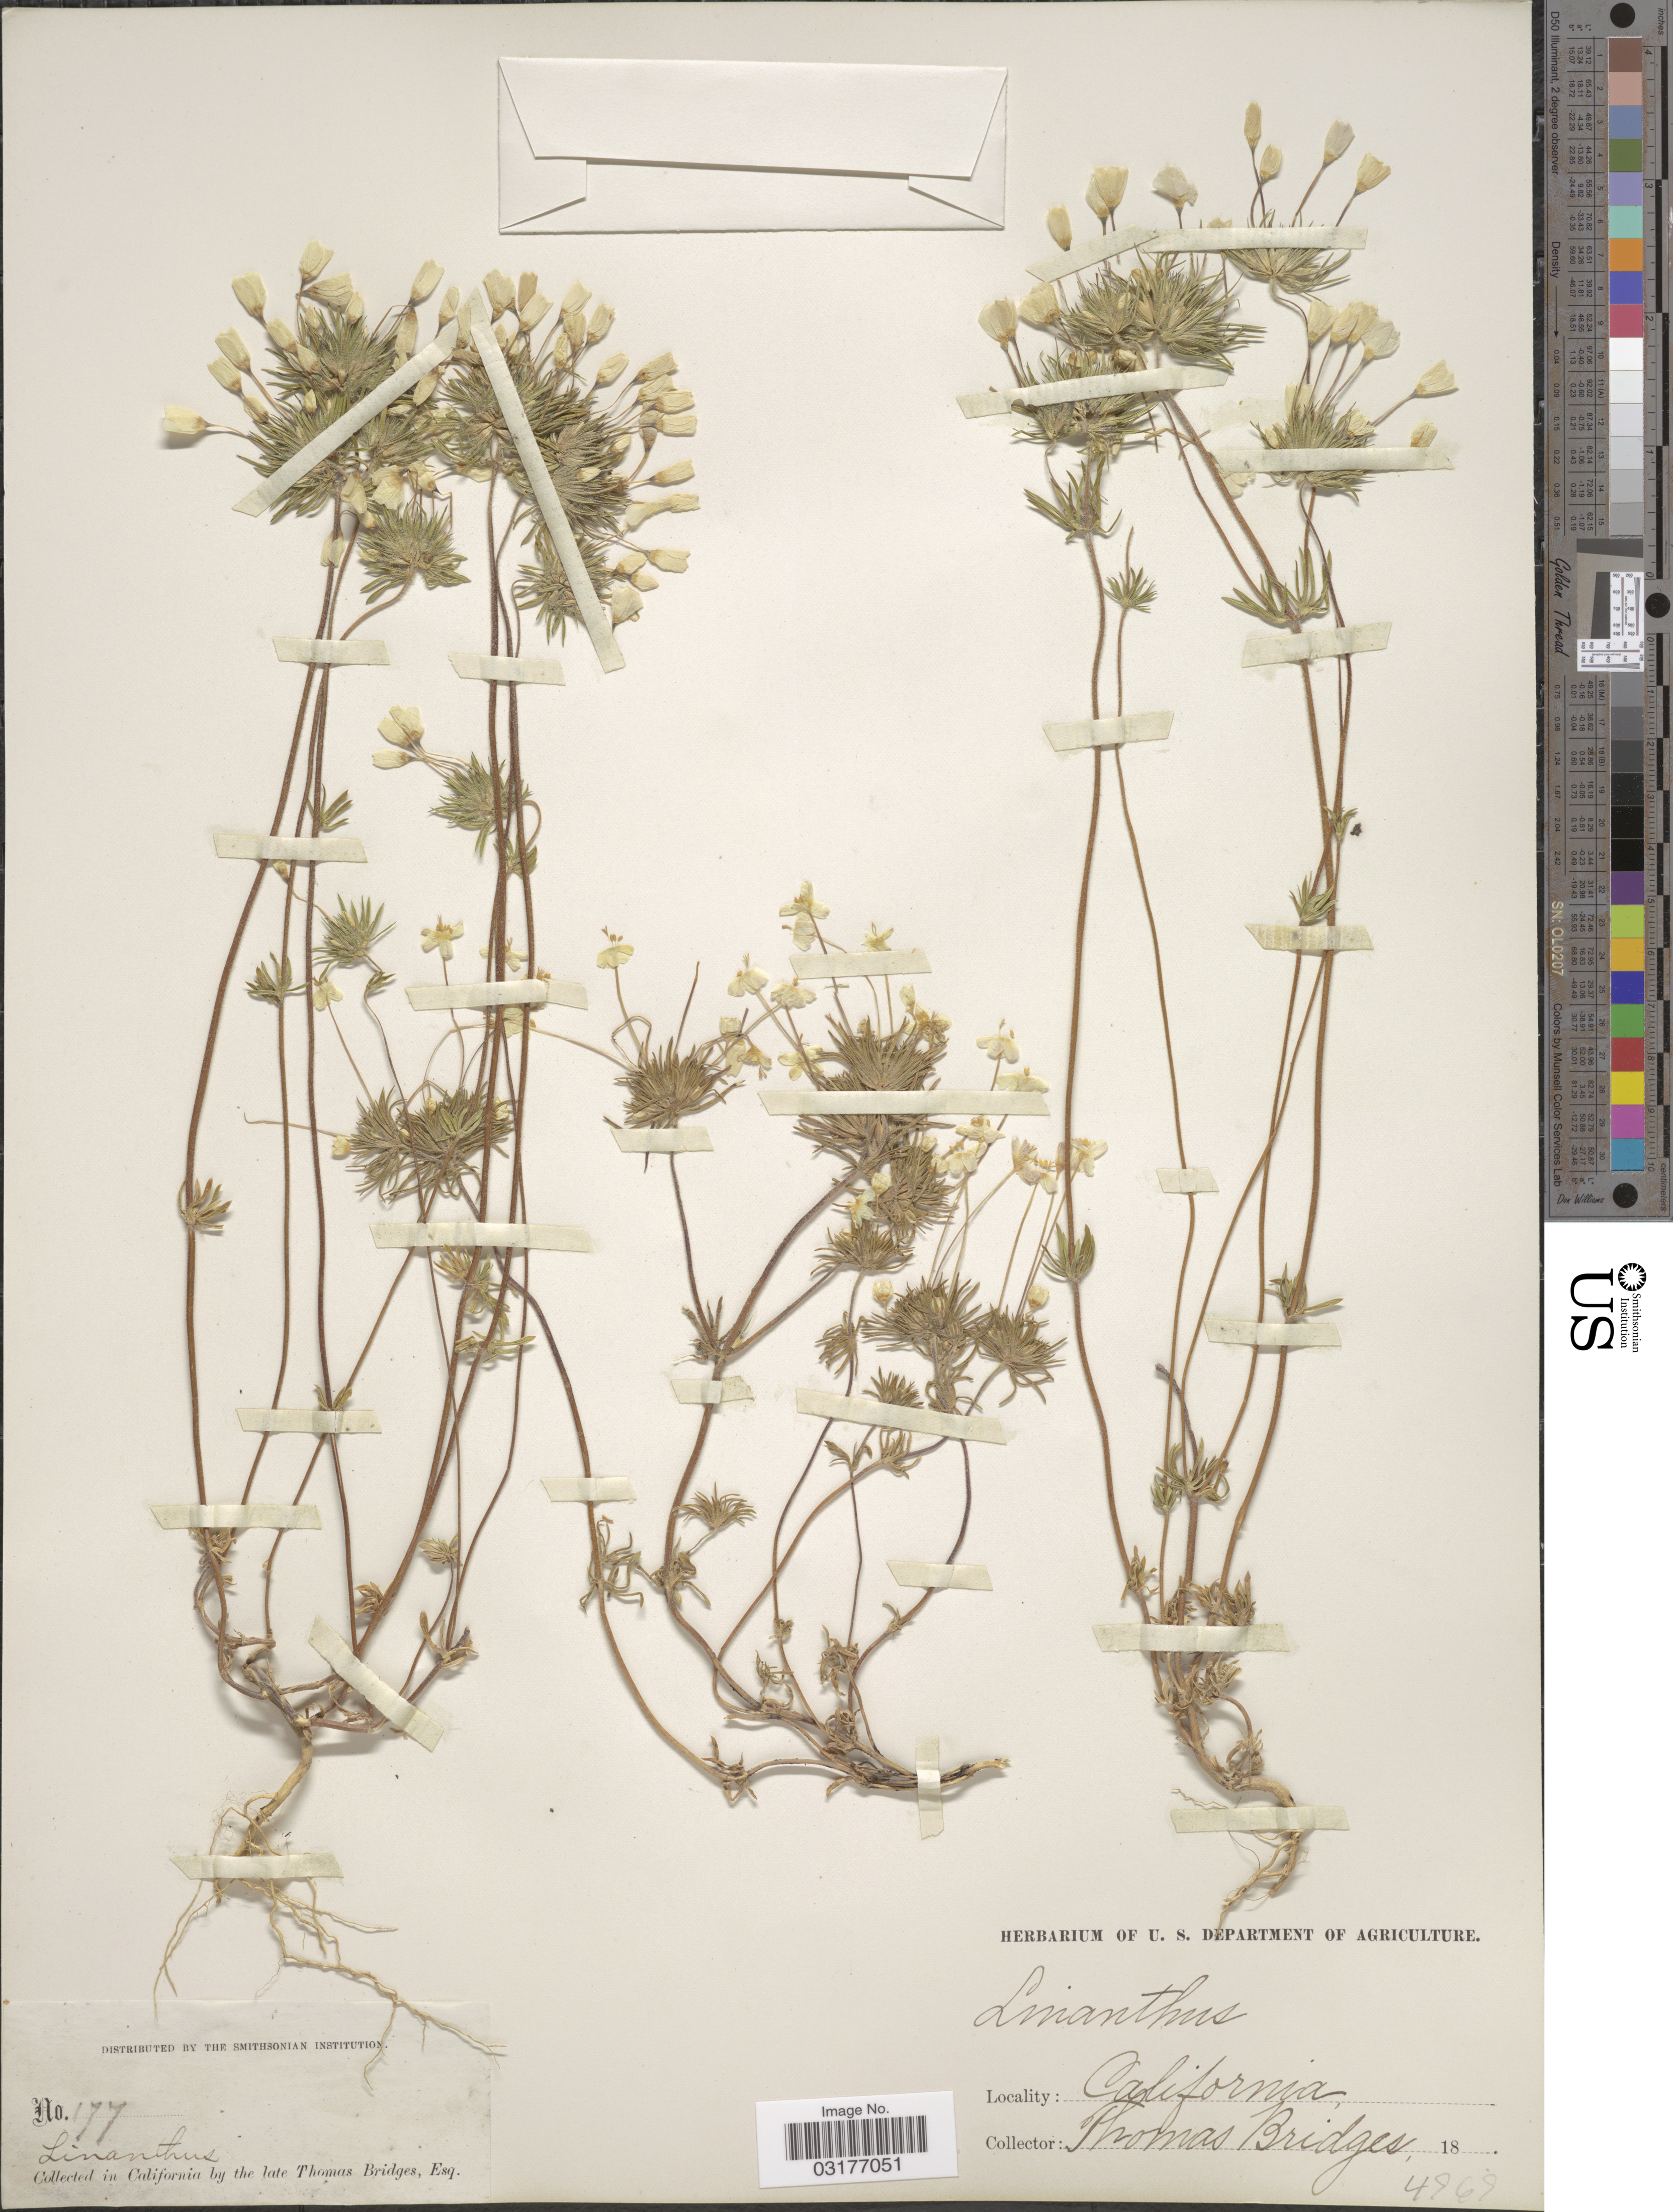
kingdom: Plantae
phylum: Tracheophyta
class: Magnoliopsida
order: Ericales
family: Polemoniaceae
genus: Leptosiphon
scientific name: Leptosiphon androsaceus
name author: Benth.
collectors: T. Bridges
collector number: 177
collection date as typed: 18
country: United States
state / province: California